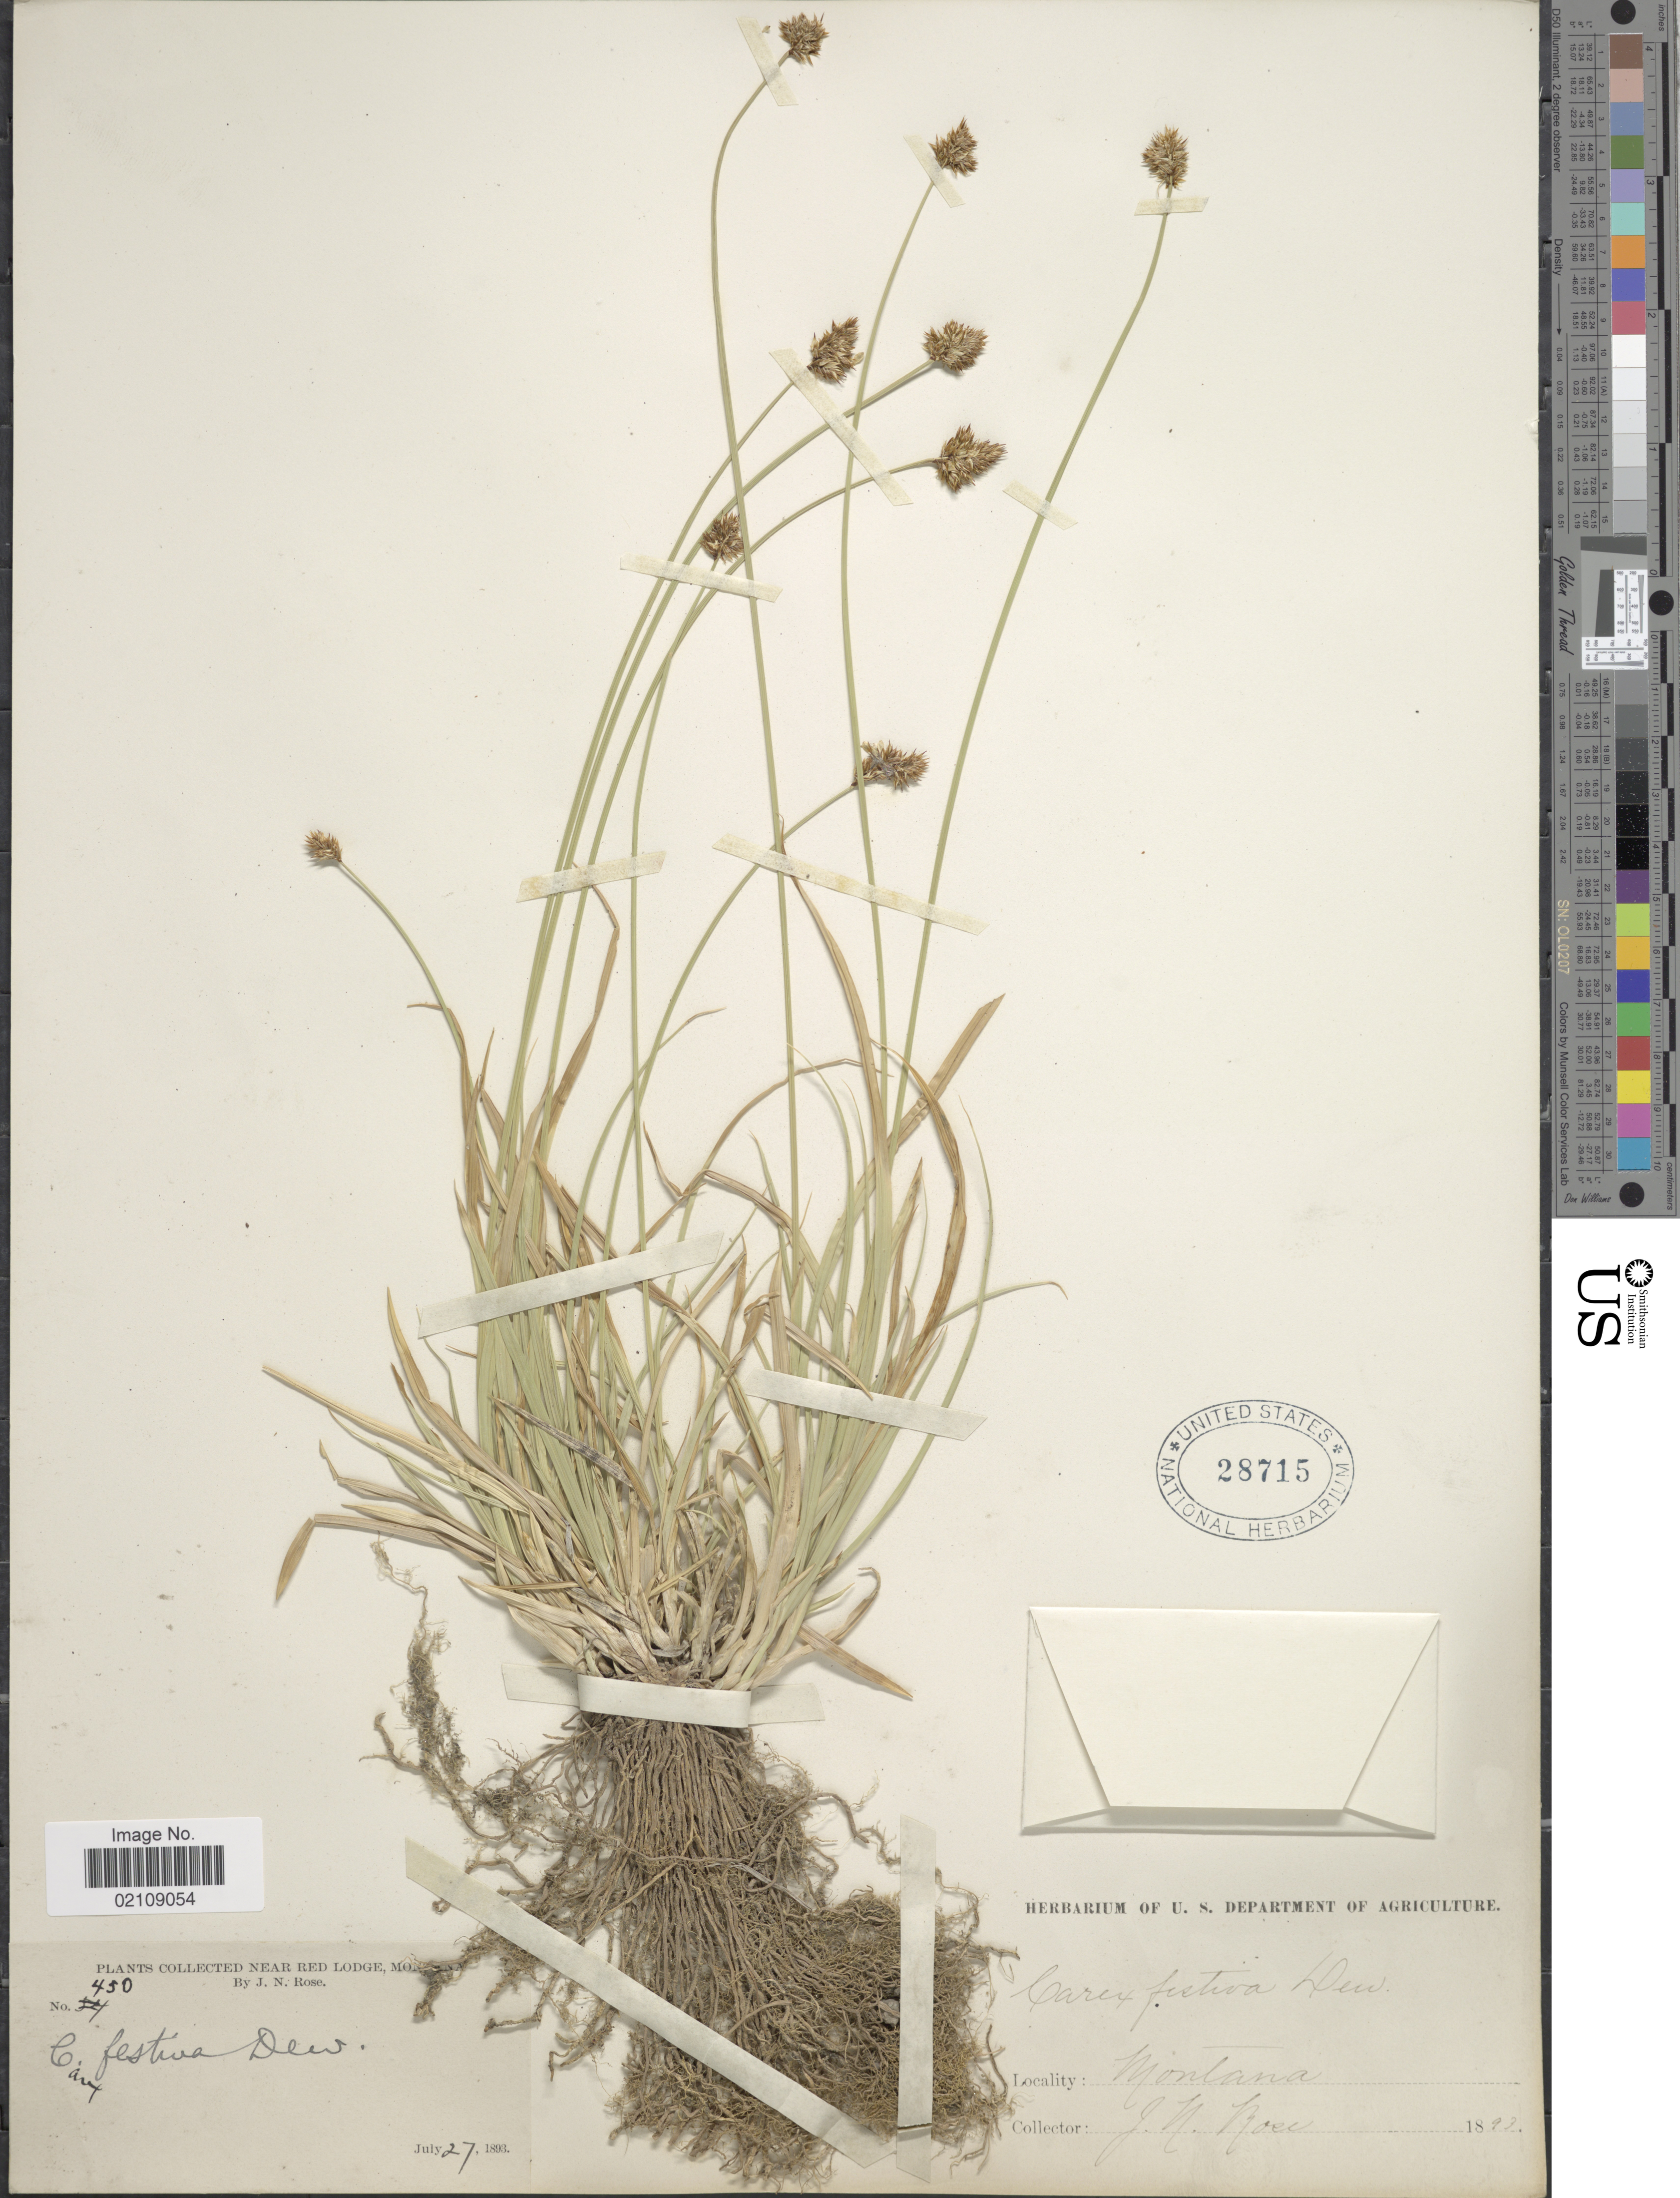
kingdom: Plantae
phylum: Tracheophyta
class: Liliopsida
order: Poales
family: Cyperaceae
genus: Carex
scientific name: Carex microptera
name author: Mack.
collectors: J. N. Rose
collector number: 450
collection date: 1893-07-27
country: United States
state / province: Montana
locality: Near Red Lodge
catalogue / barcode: US 28715